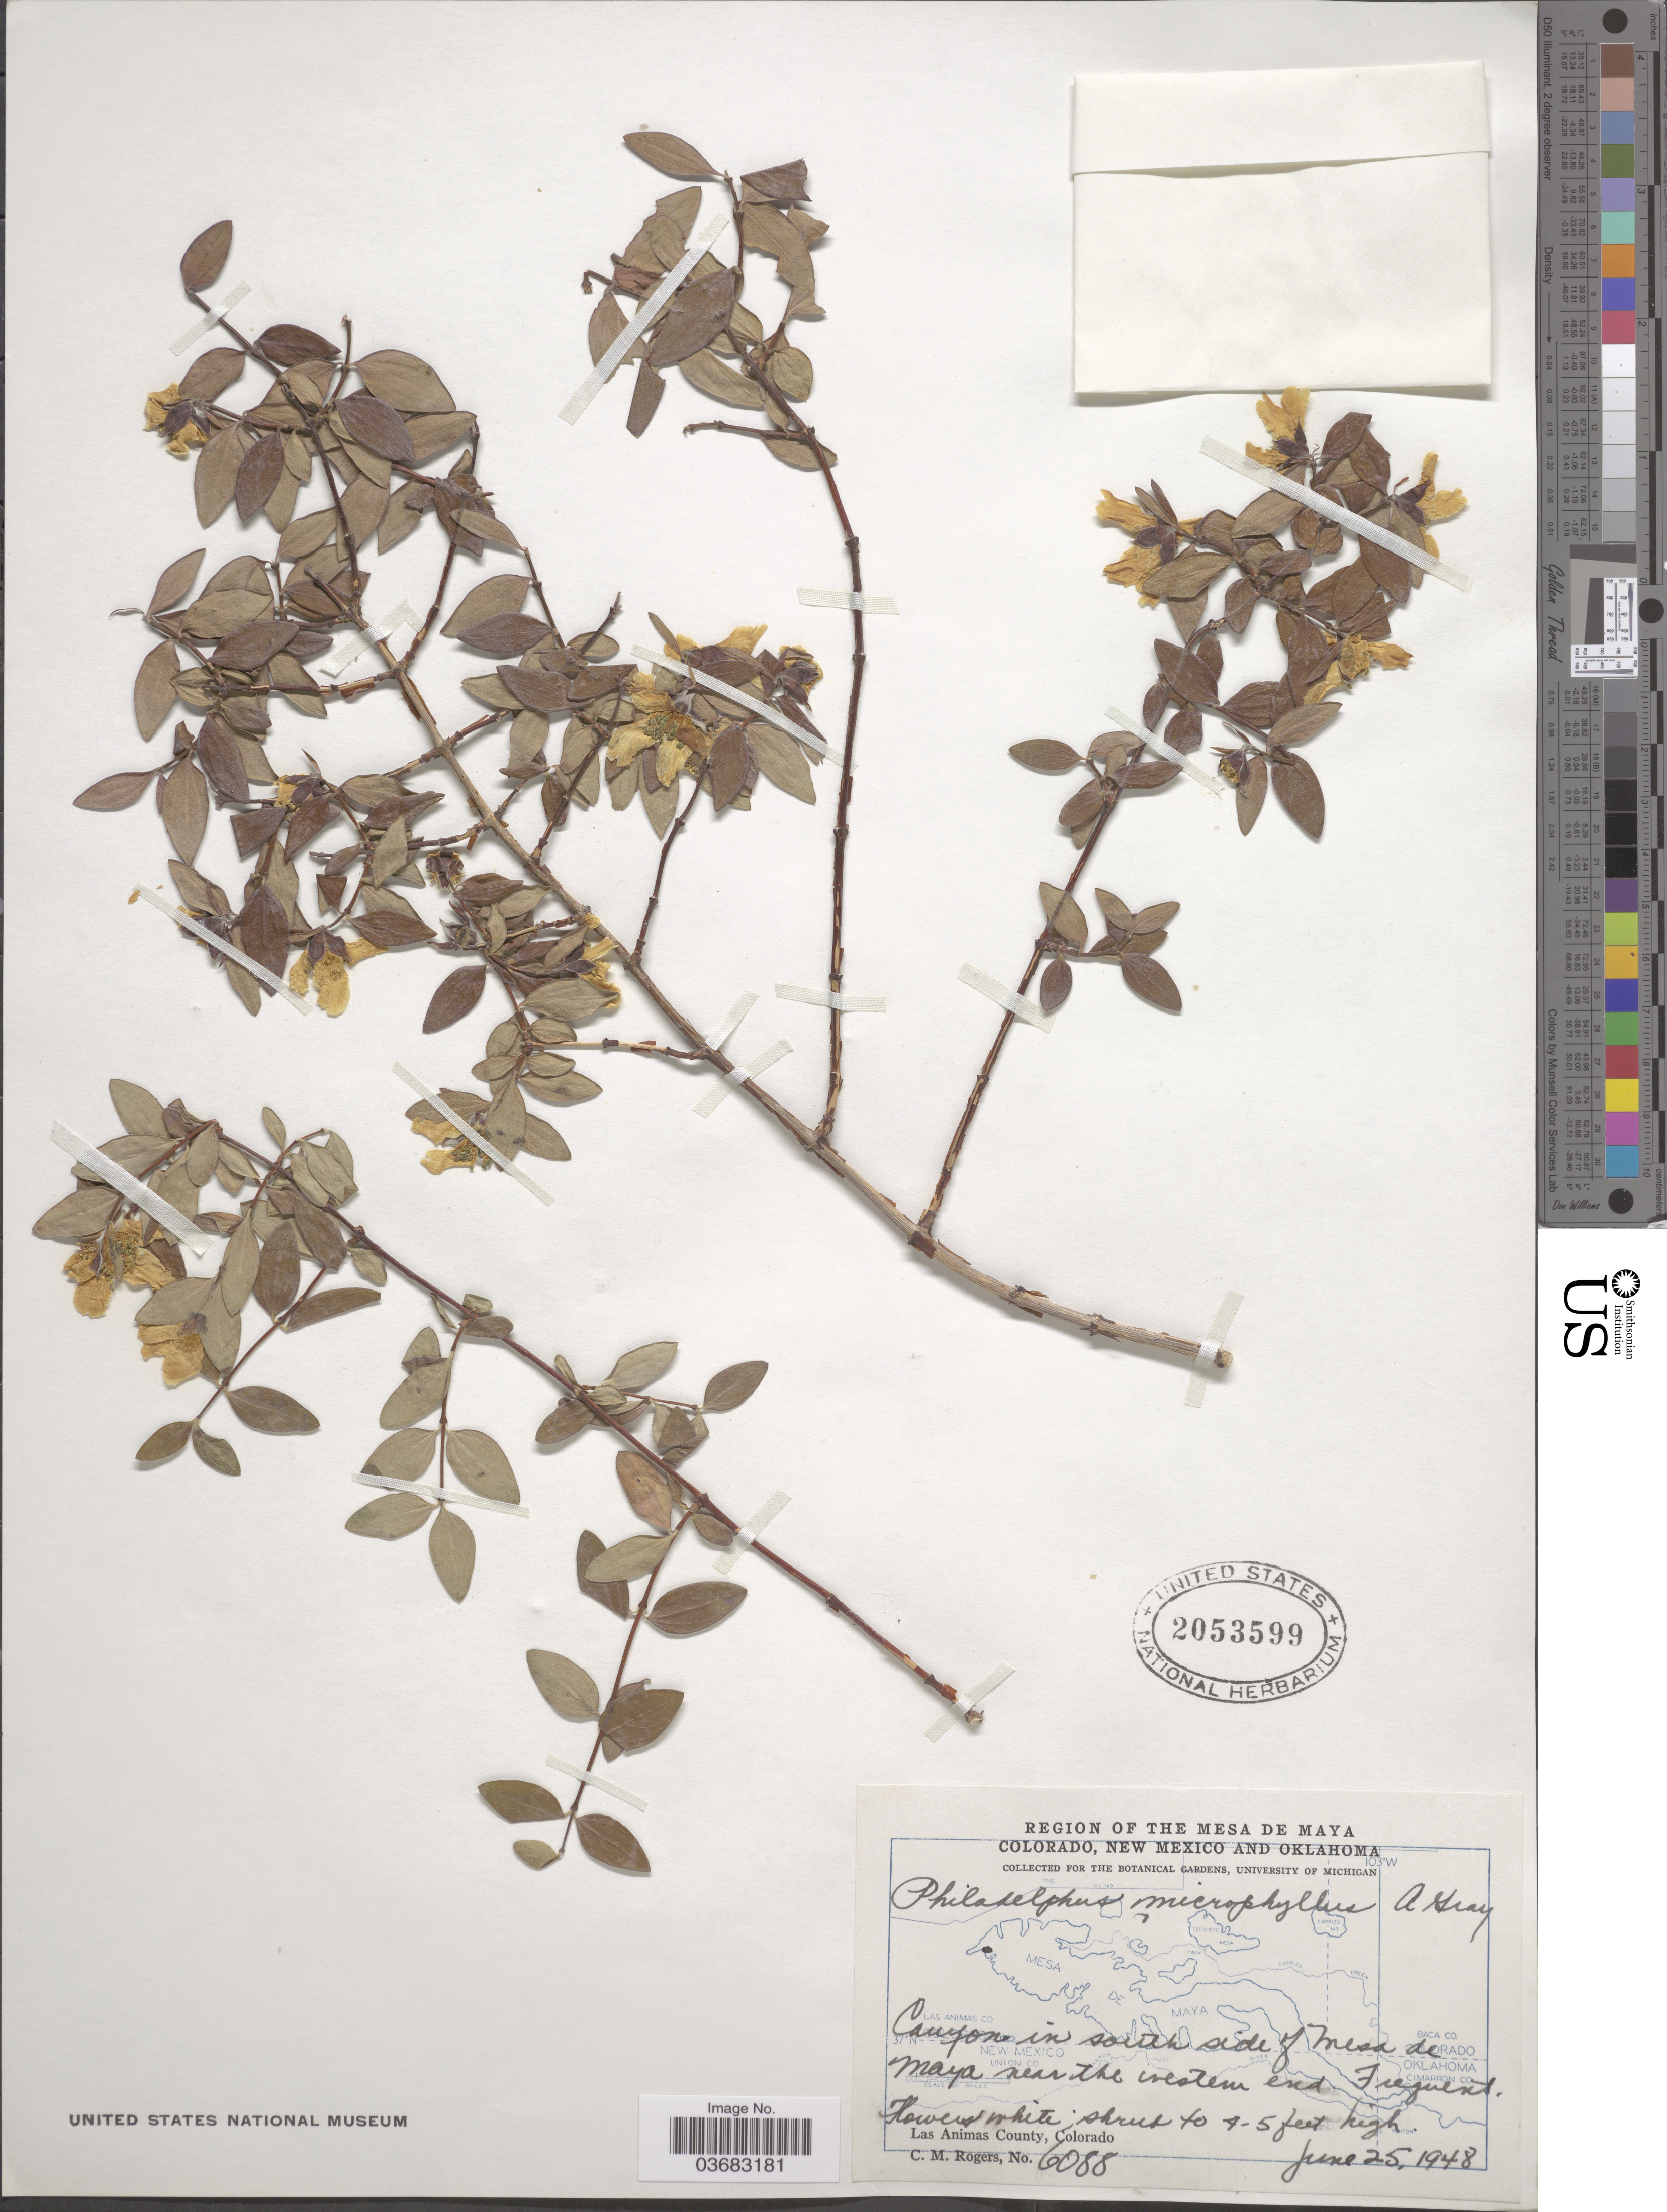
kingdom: Plantae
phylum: Tracheophyta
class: Magnoliopsida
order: Cornales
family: Hydrangeaceae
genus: Philadelphus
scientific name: Philadelphus microphyllus var. microphyllus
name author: A. Gray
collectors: C. M. Rogers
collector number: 6088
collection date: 1948-06-25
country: United States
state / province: Colorado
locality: Region of the Mesa de Maya. Canyon in south side of Mesa de Maya near the western end. Las Animas County.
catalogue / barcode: US 2053599